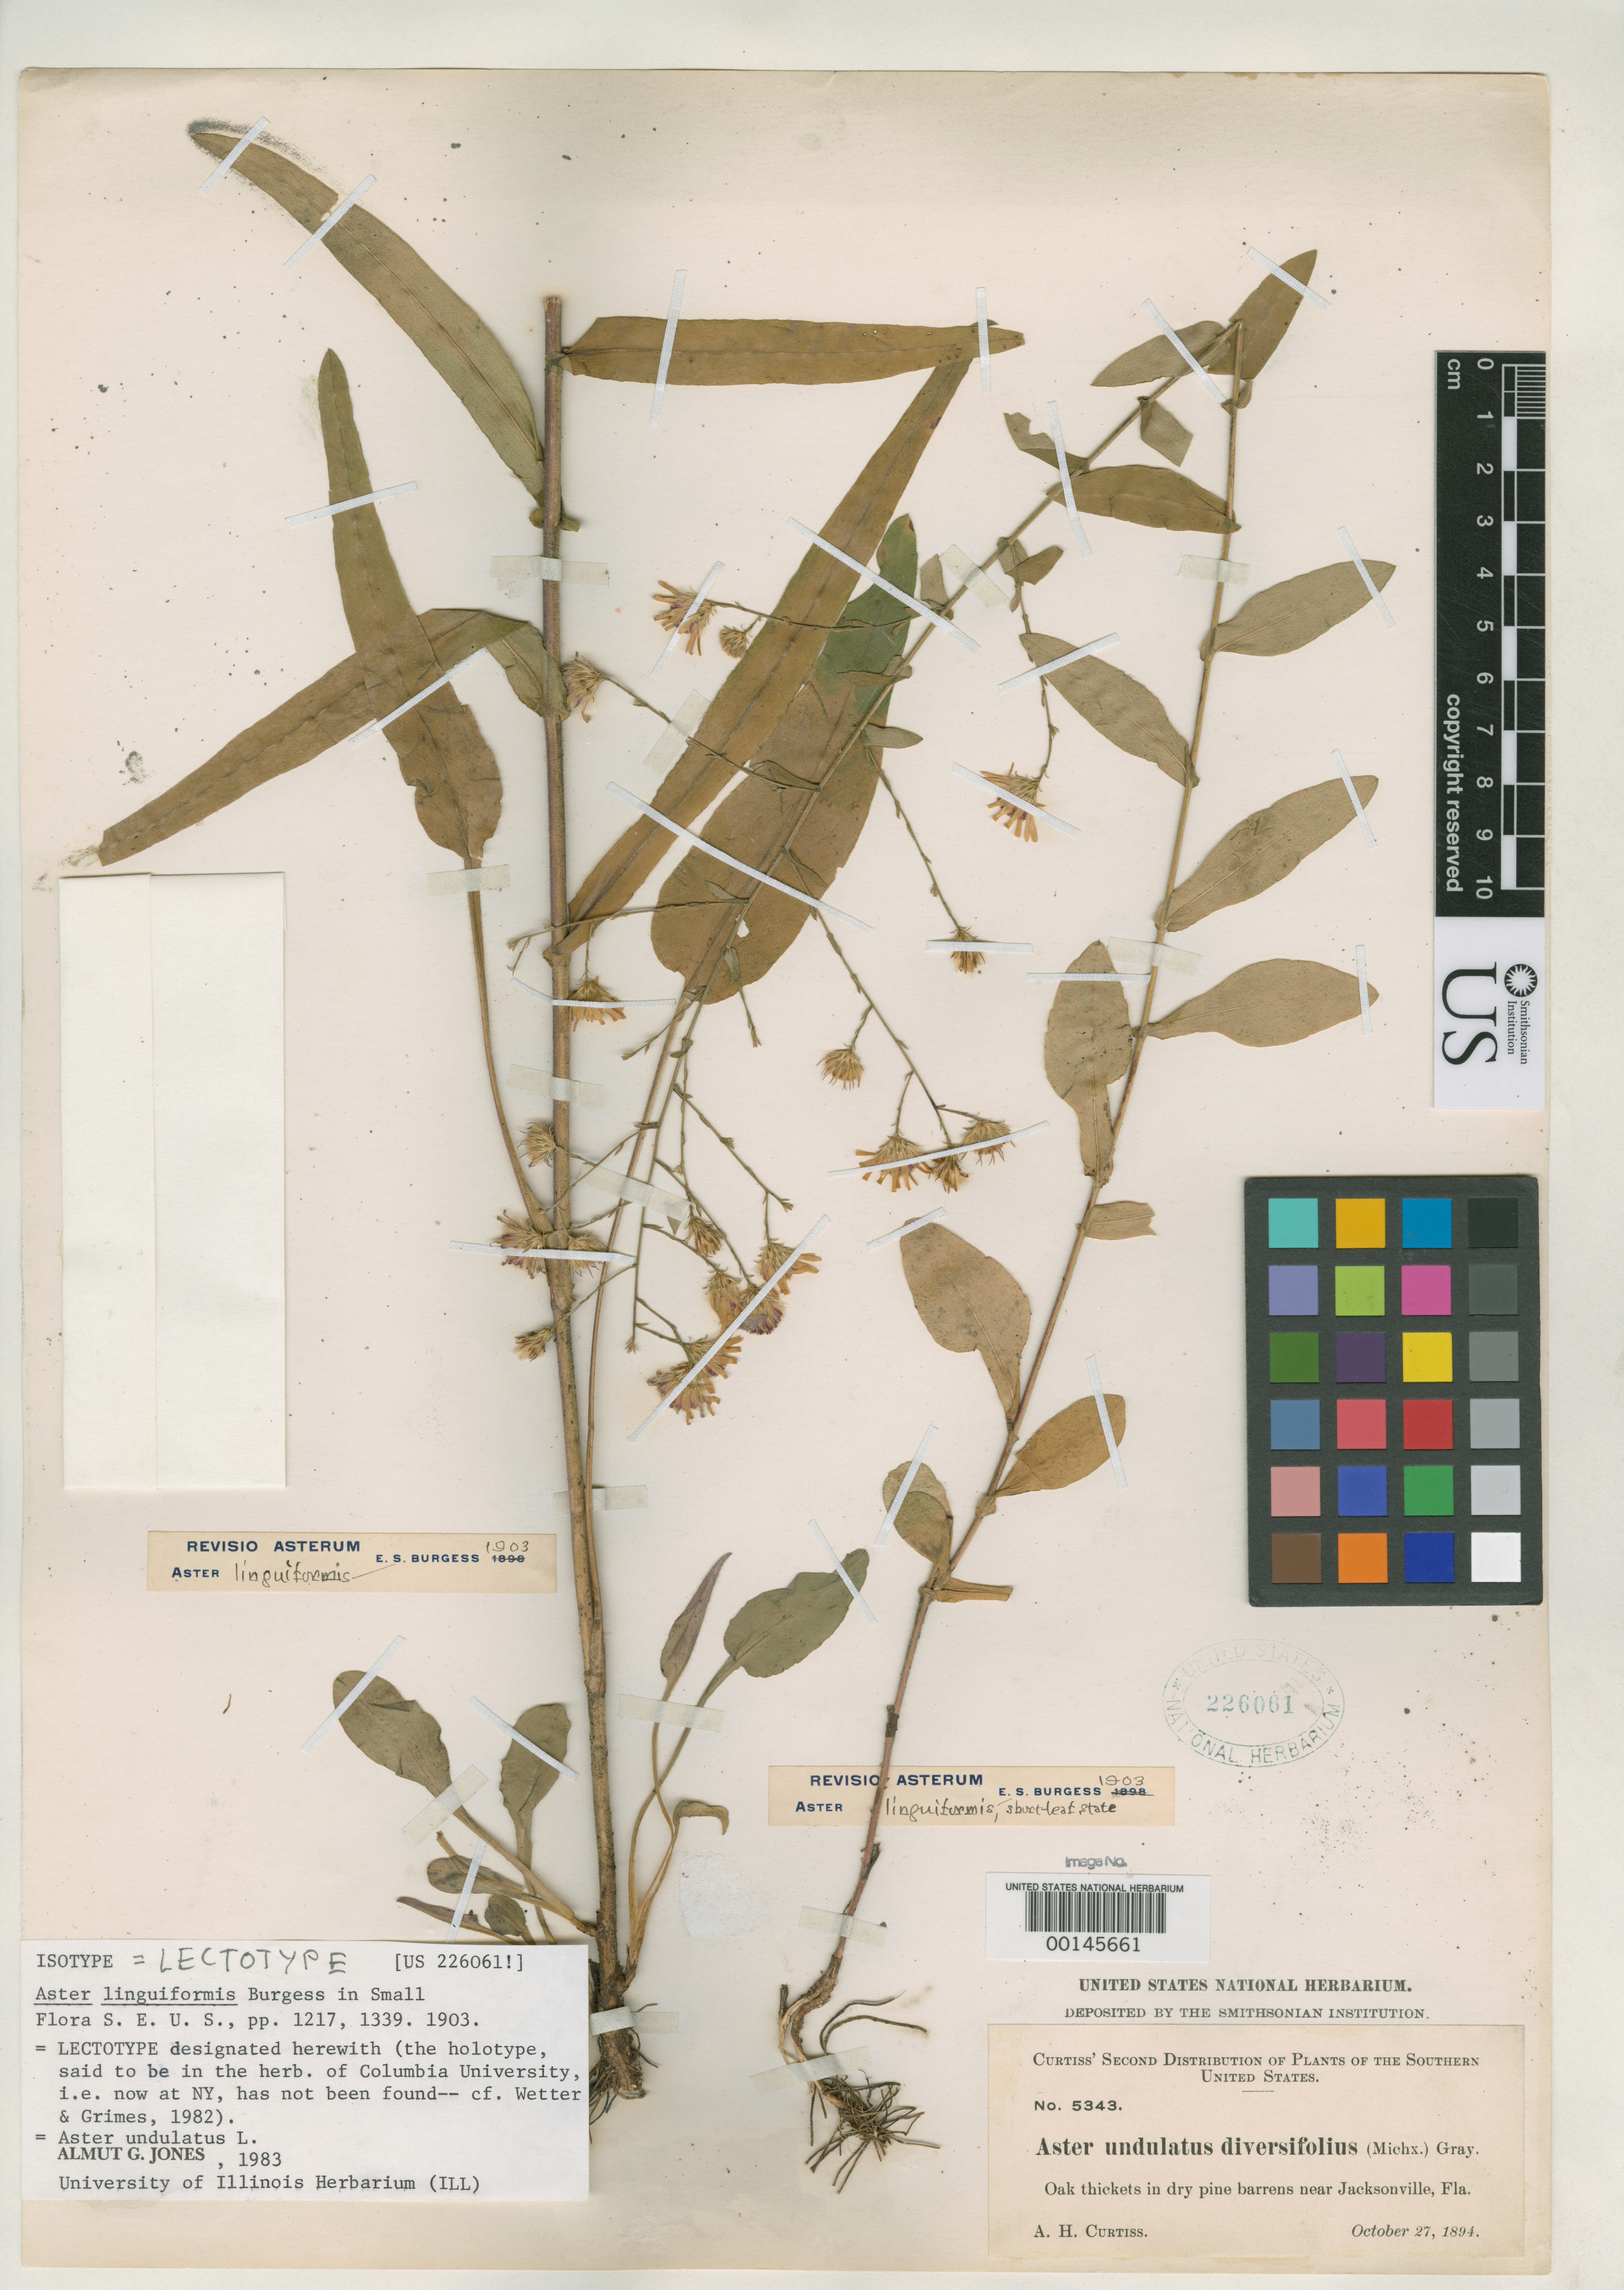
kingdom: Plantae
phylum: Tracheophyta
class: Magnoliopsida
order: Asterales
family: Asteraceae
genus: Aster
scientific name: Aster linguiformis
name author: E.S. Burgess in Small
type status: Lectotype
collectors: A. H. Curtiss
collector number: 5343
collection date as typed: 27 Oct 1894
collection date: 1894-10-27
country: United States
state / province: Florida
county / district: Calhoun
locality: Near Jacksonville.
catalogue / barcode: US 226061